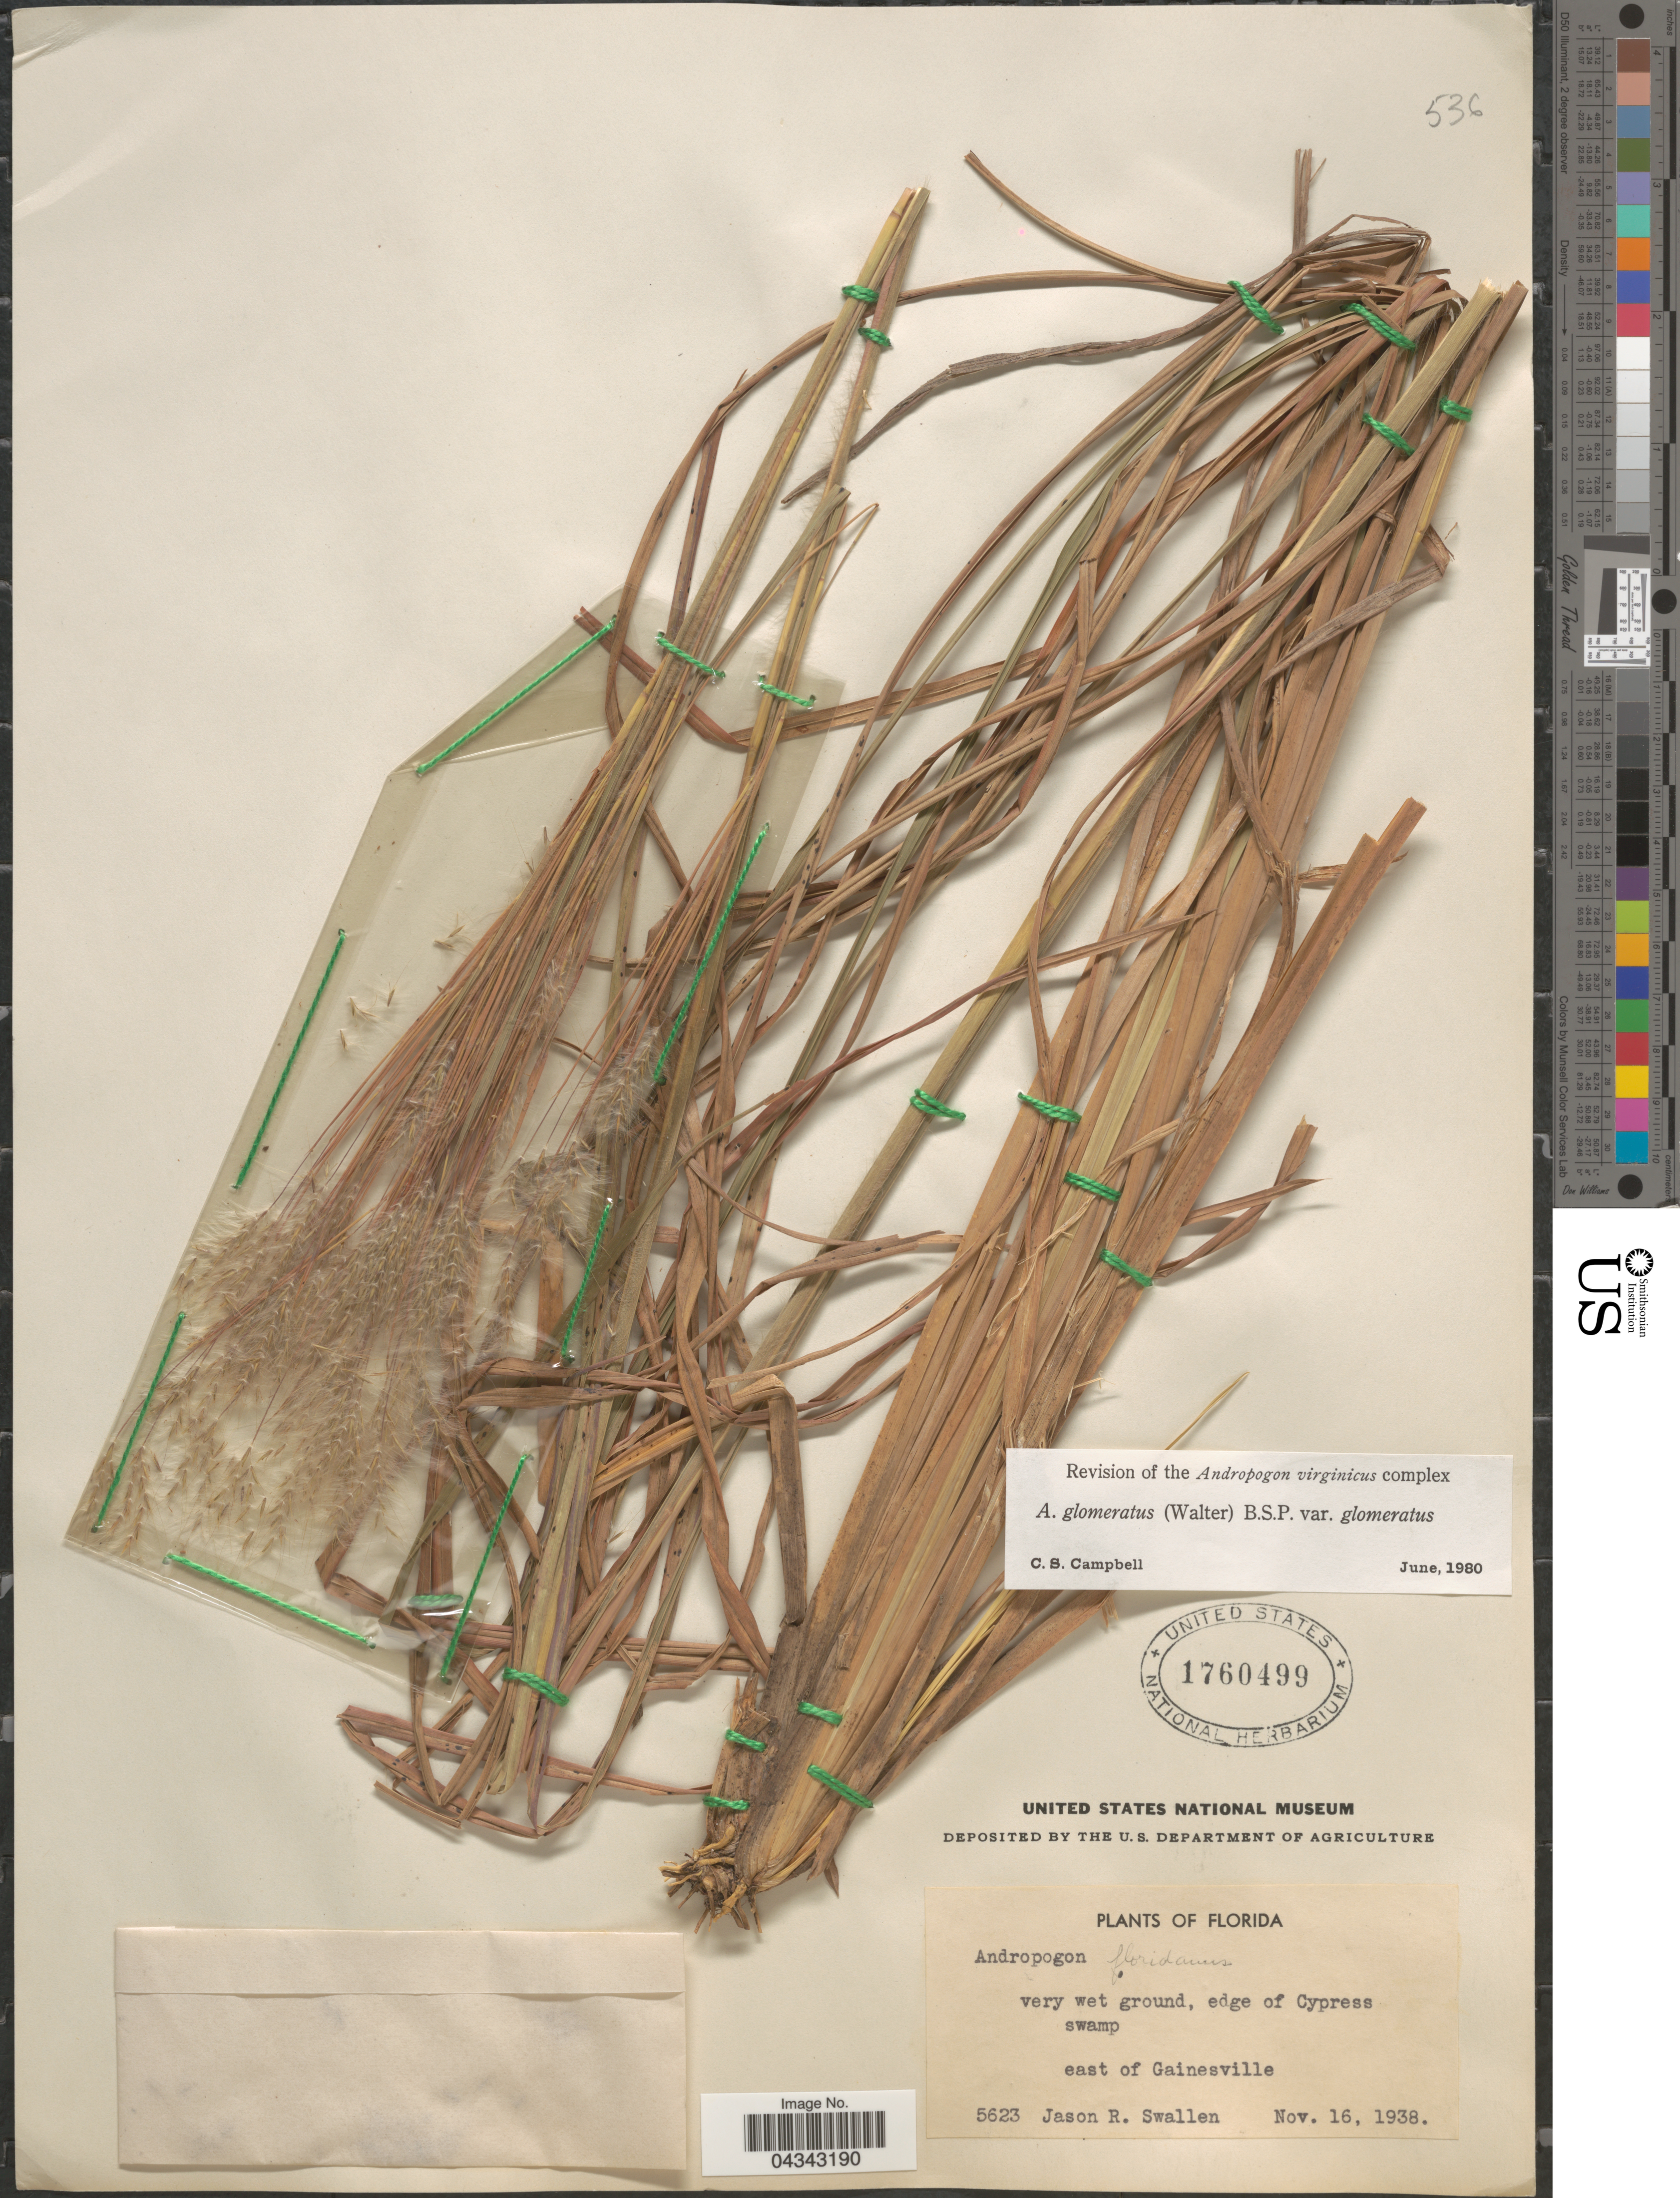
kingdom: Plantae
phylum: Tracheophyta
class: Liliopsida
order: Poales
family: Poaceae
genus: Andropogon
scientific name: Andropogon glomeratus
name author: (Walter) Britton, Stearns & Poggenb.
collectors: J. R. Swallen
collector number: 5623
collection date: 1935-11-16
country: United States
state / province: Florida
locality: Very wet ground, edge of Cypress swamp. East of Gainsville.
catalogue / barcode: US 1760499